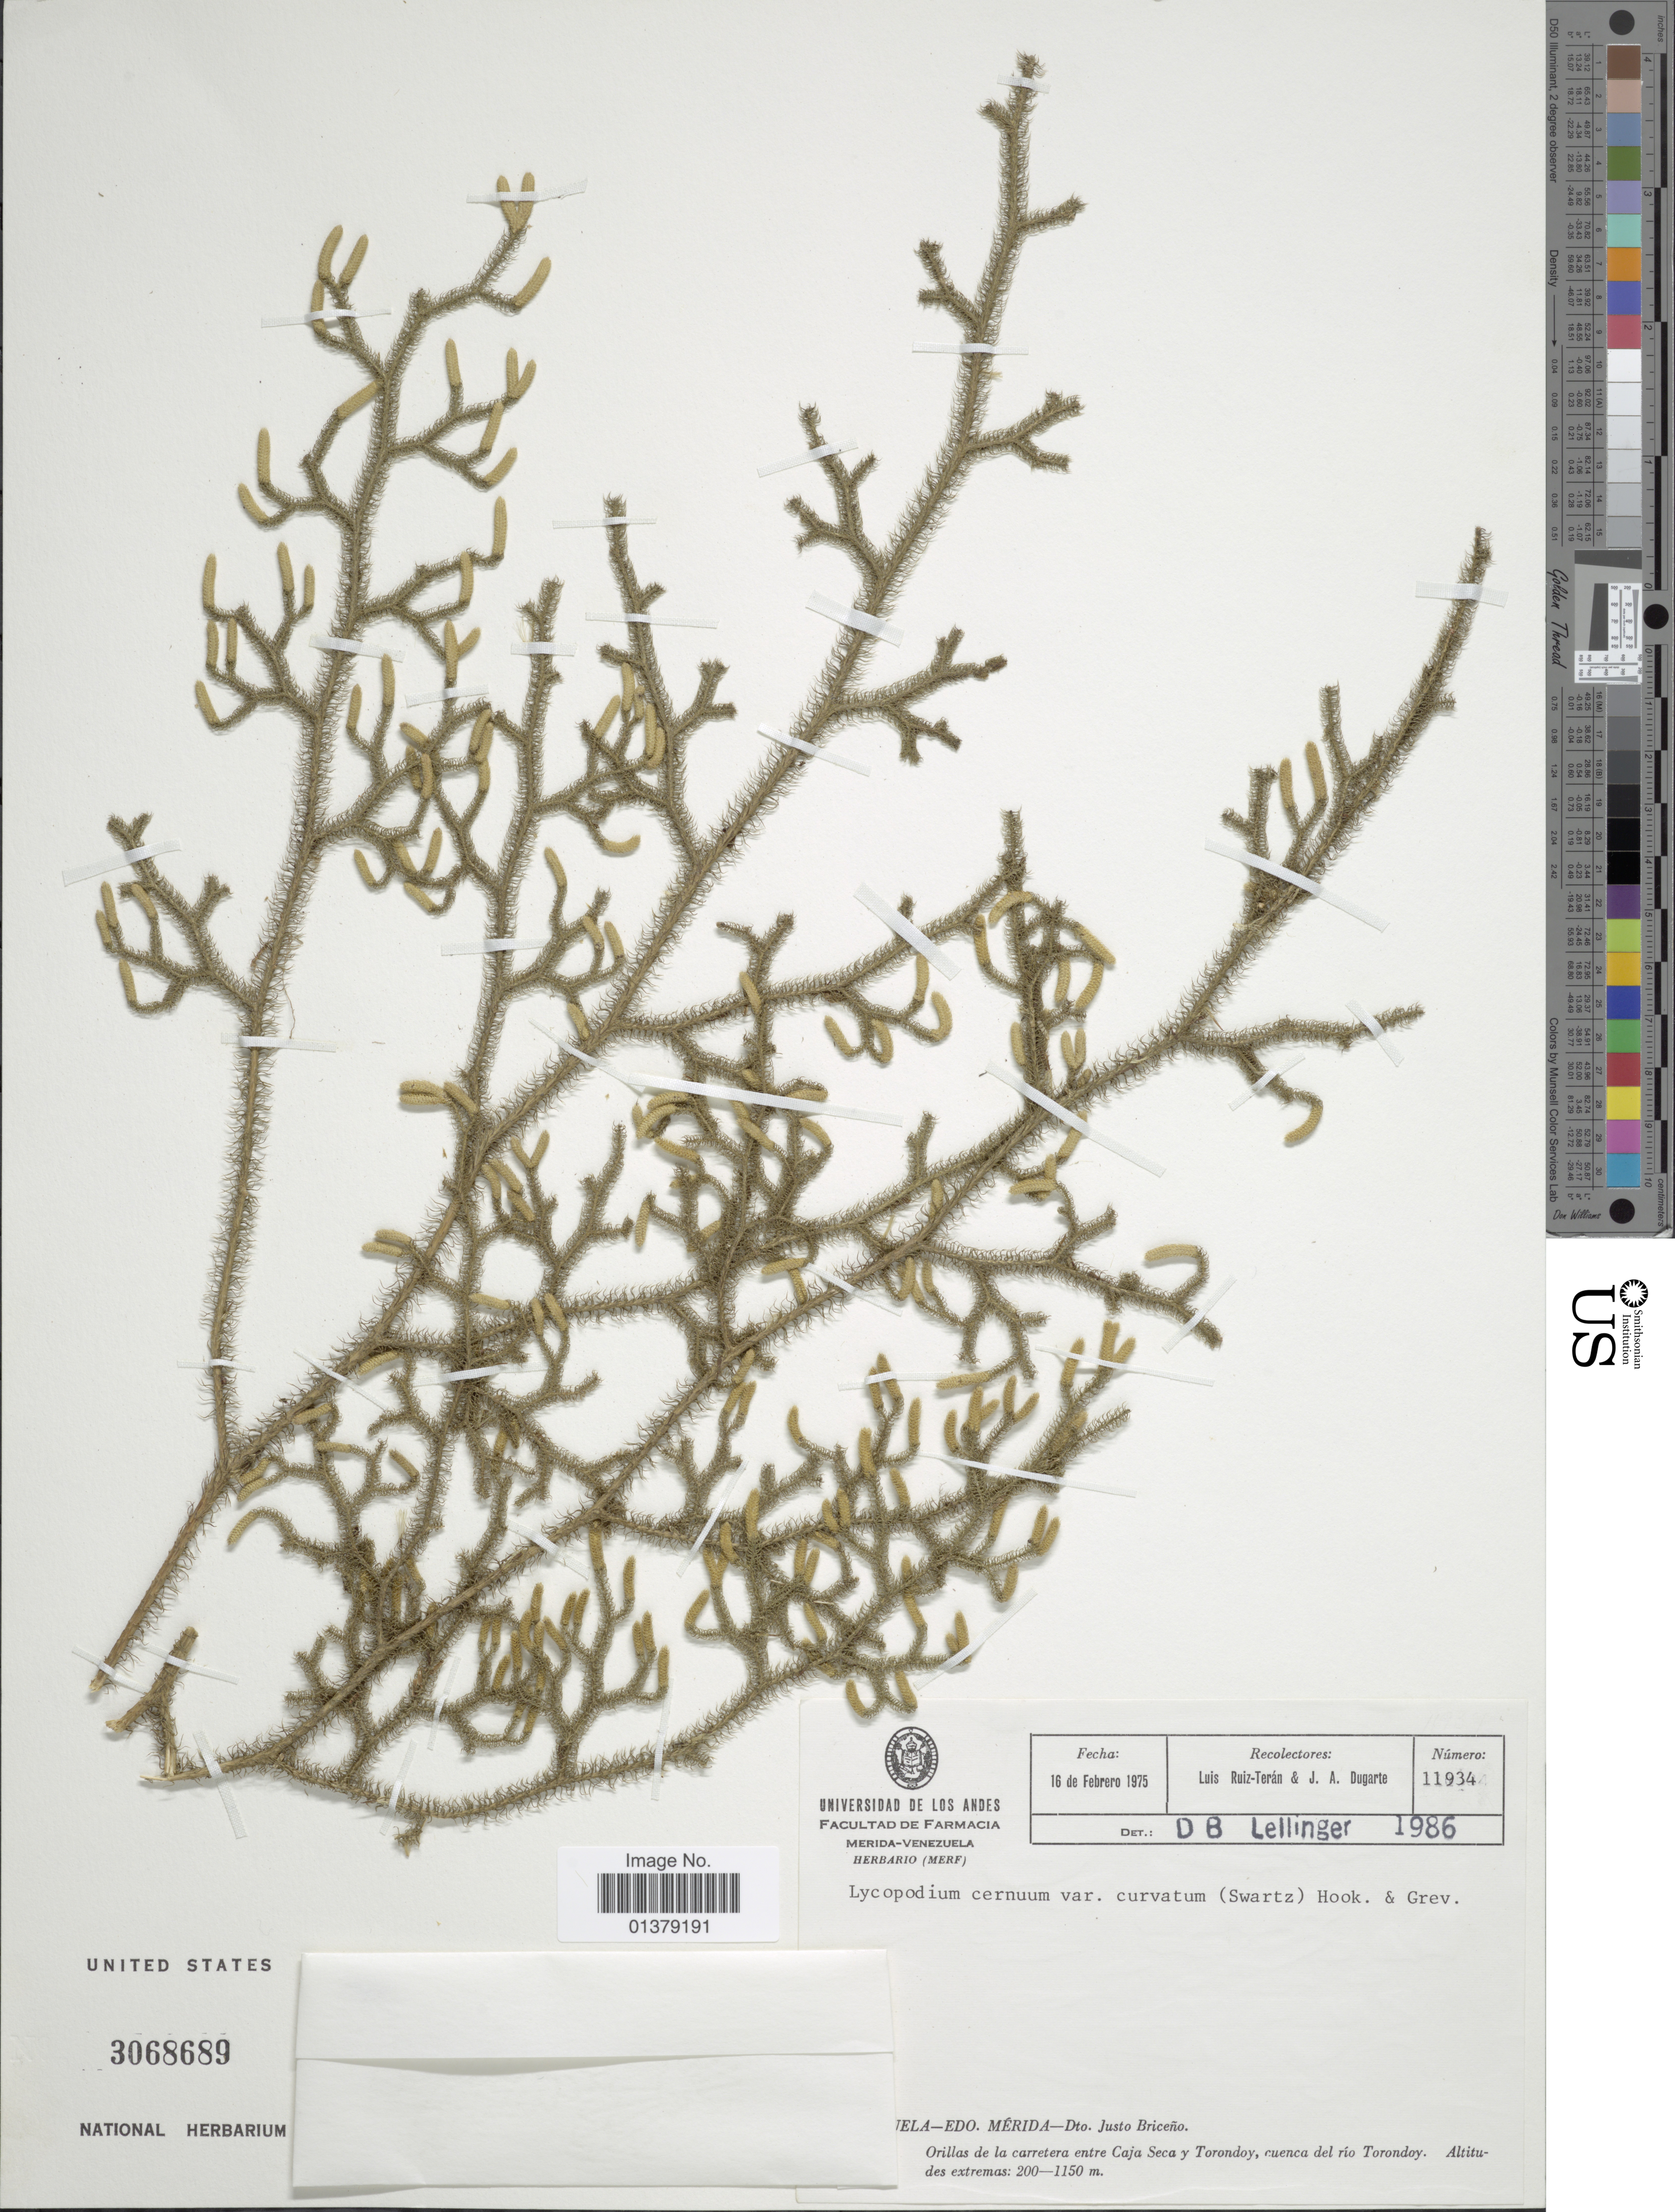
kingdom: Plantae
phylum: Tracheophyta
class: Lycopodiopsida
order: Lycopodiales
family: Lycopodiaceae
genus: Palhinhaea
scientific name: Palhinhaea curvata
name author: (Sw.) Holub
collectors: L. E. Ruíz-Terán & J. Dugarte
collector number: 11934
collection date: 1975-02-16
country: Venezuela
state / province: Mérida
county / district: Justo Briceño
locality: [illegible text]-edo.Mérida-Dto Justo Briceño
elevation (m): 200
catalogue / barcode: US 3068689